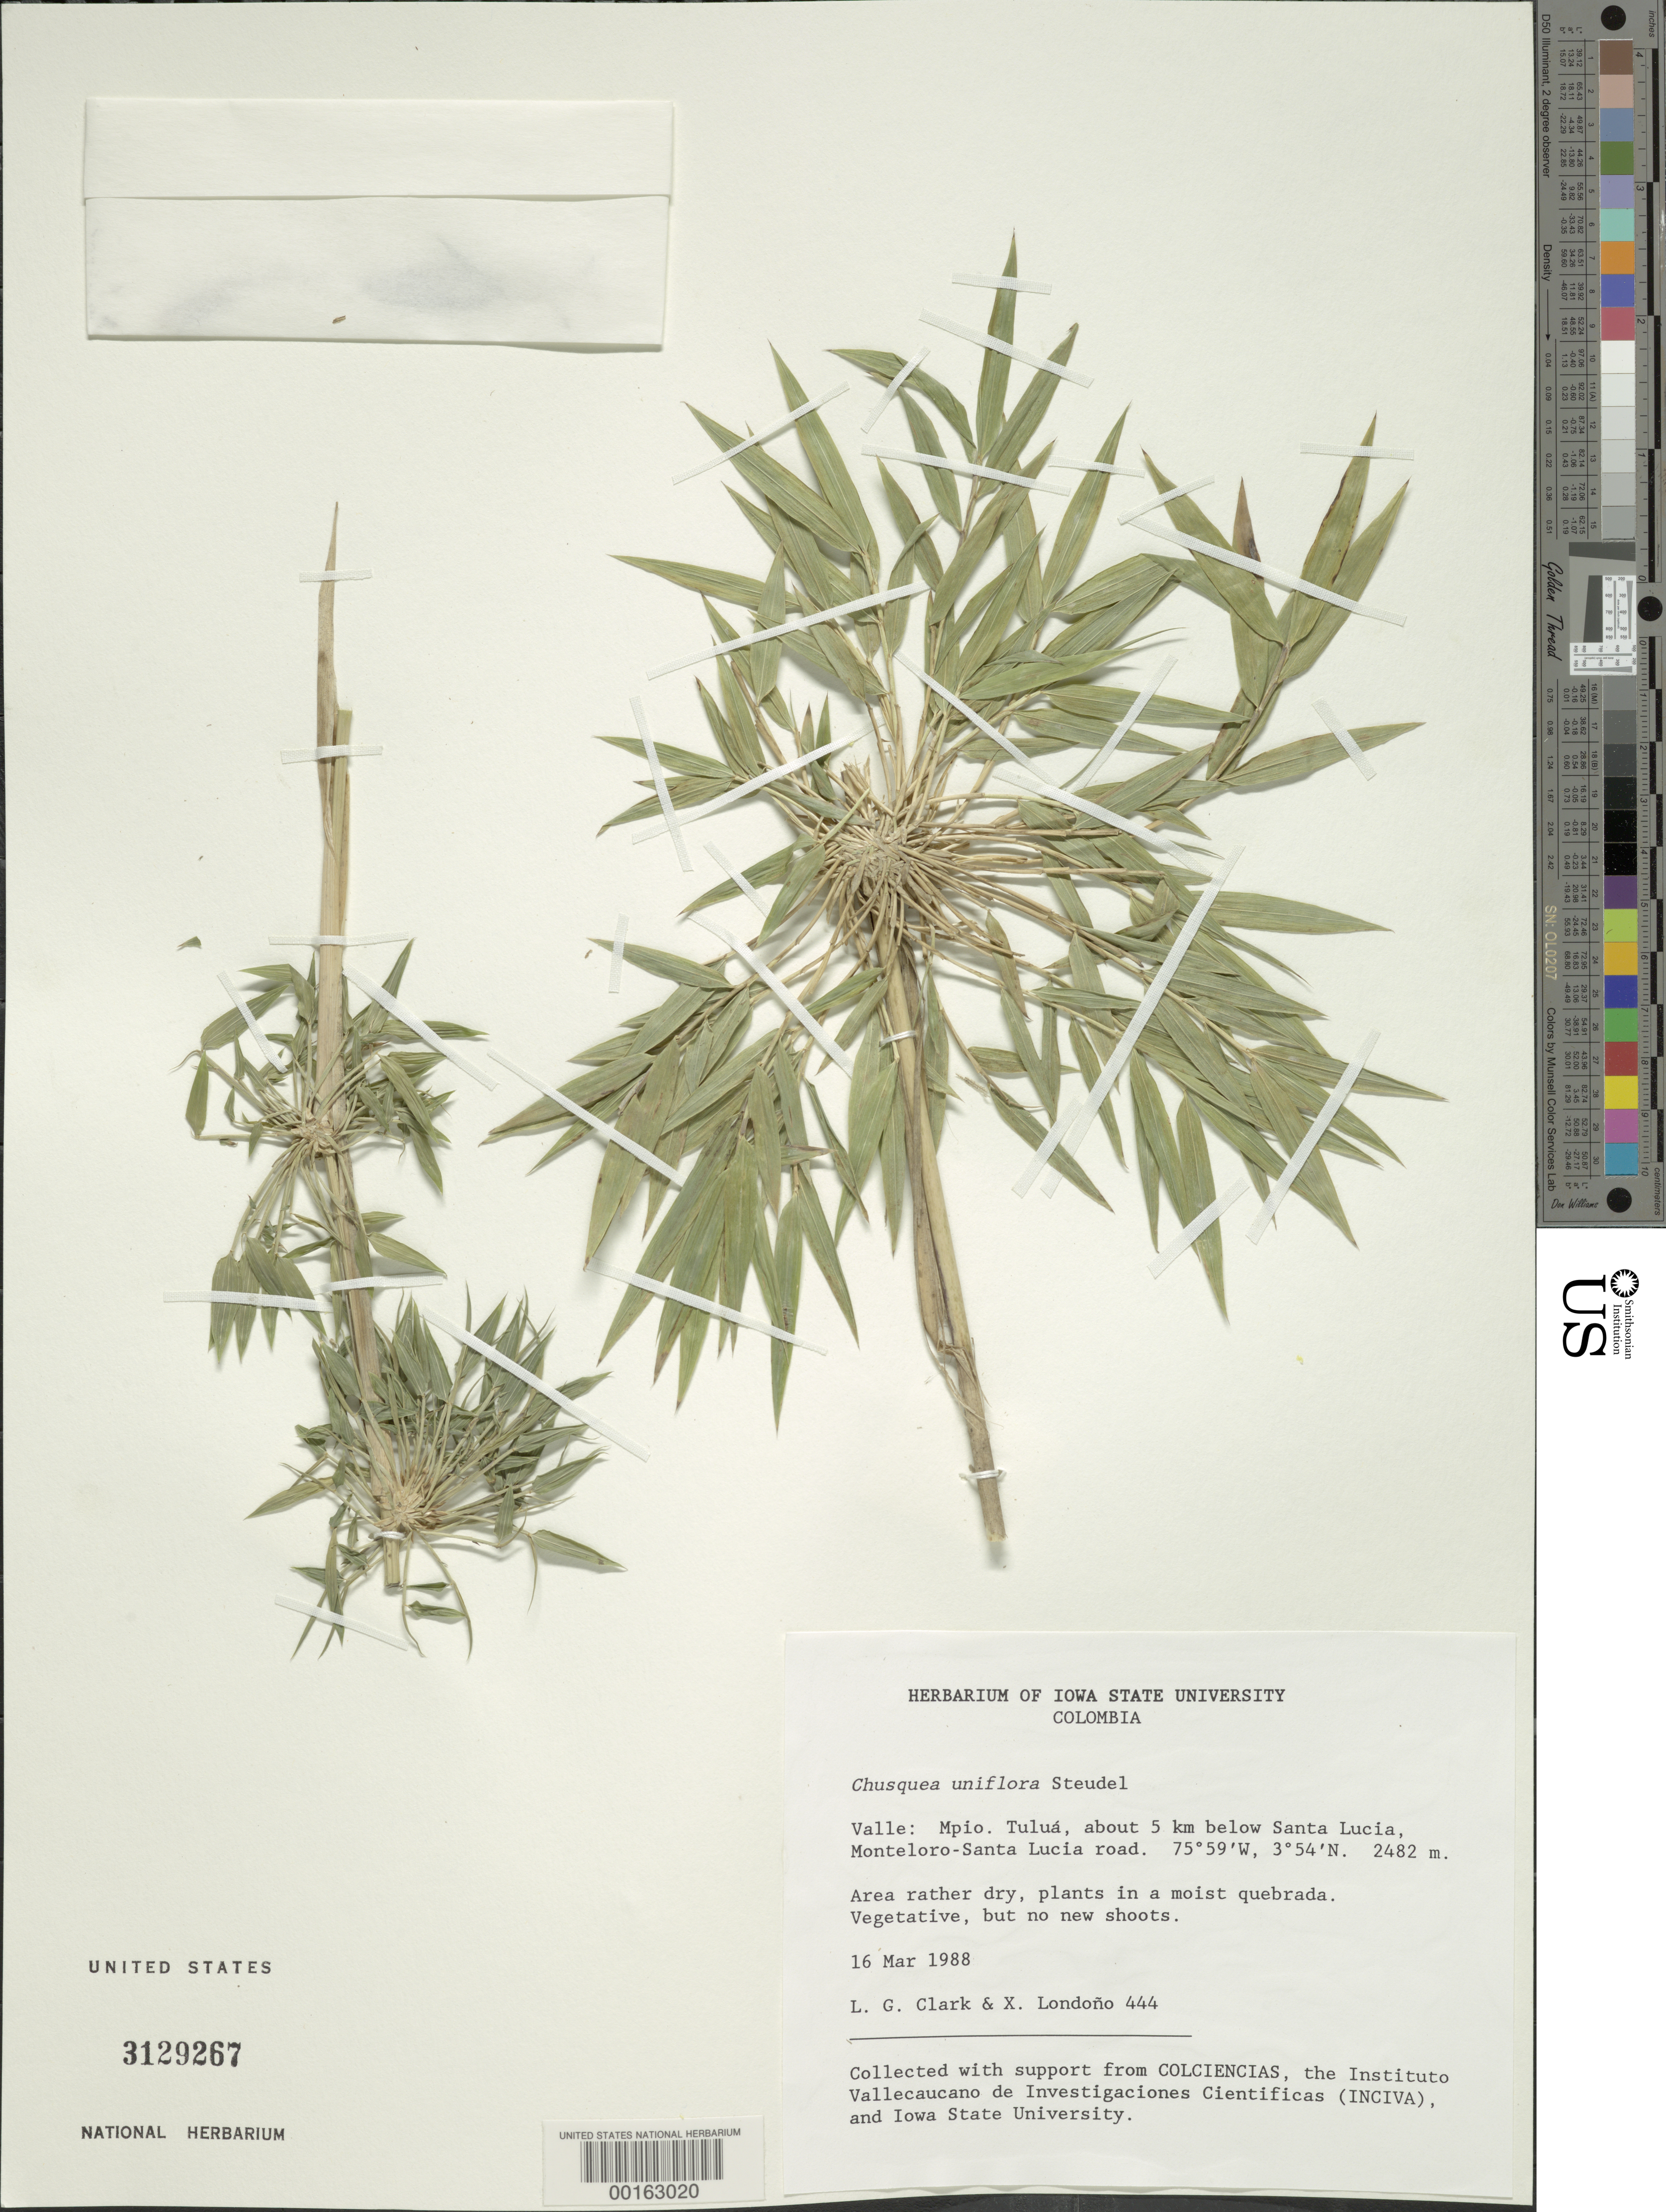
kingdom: Plantae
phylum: Tracheophyta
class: Liliopsida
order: Poales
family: Poaceae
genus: Chusquea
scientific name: Chusquea uniflora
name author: Steud.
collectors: L. G. Clark & X. Londoño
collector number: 444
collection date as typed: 16 Mar 1988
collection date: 1988-03-16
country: Colombia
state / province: Valle del Cauca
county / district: Tuluá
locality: Mun. Tulua, 5 km below Santa Lucia, Monteloro-Santa Lucia road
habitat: Area rather dry, in moist quebrada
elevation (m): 2482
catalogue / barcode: US 3129267